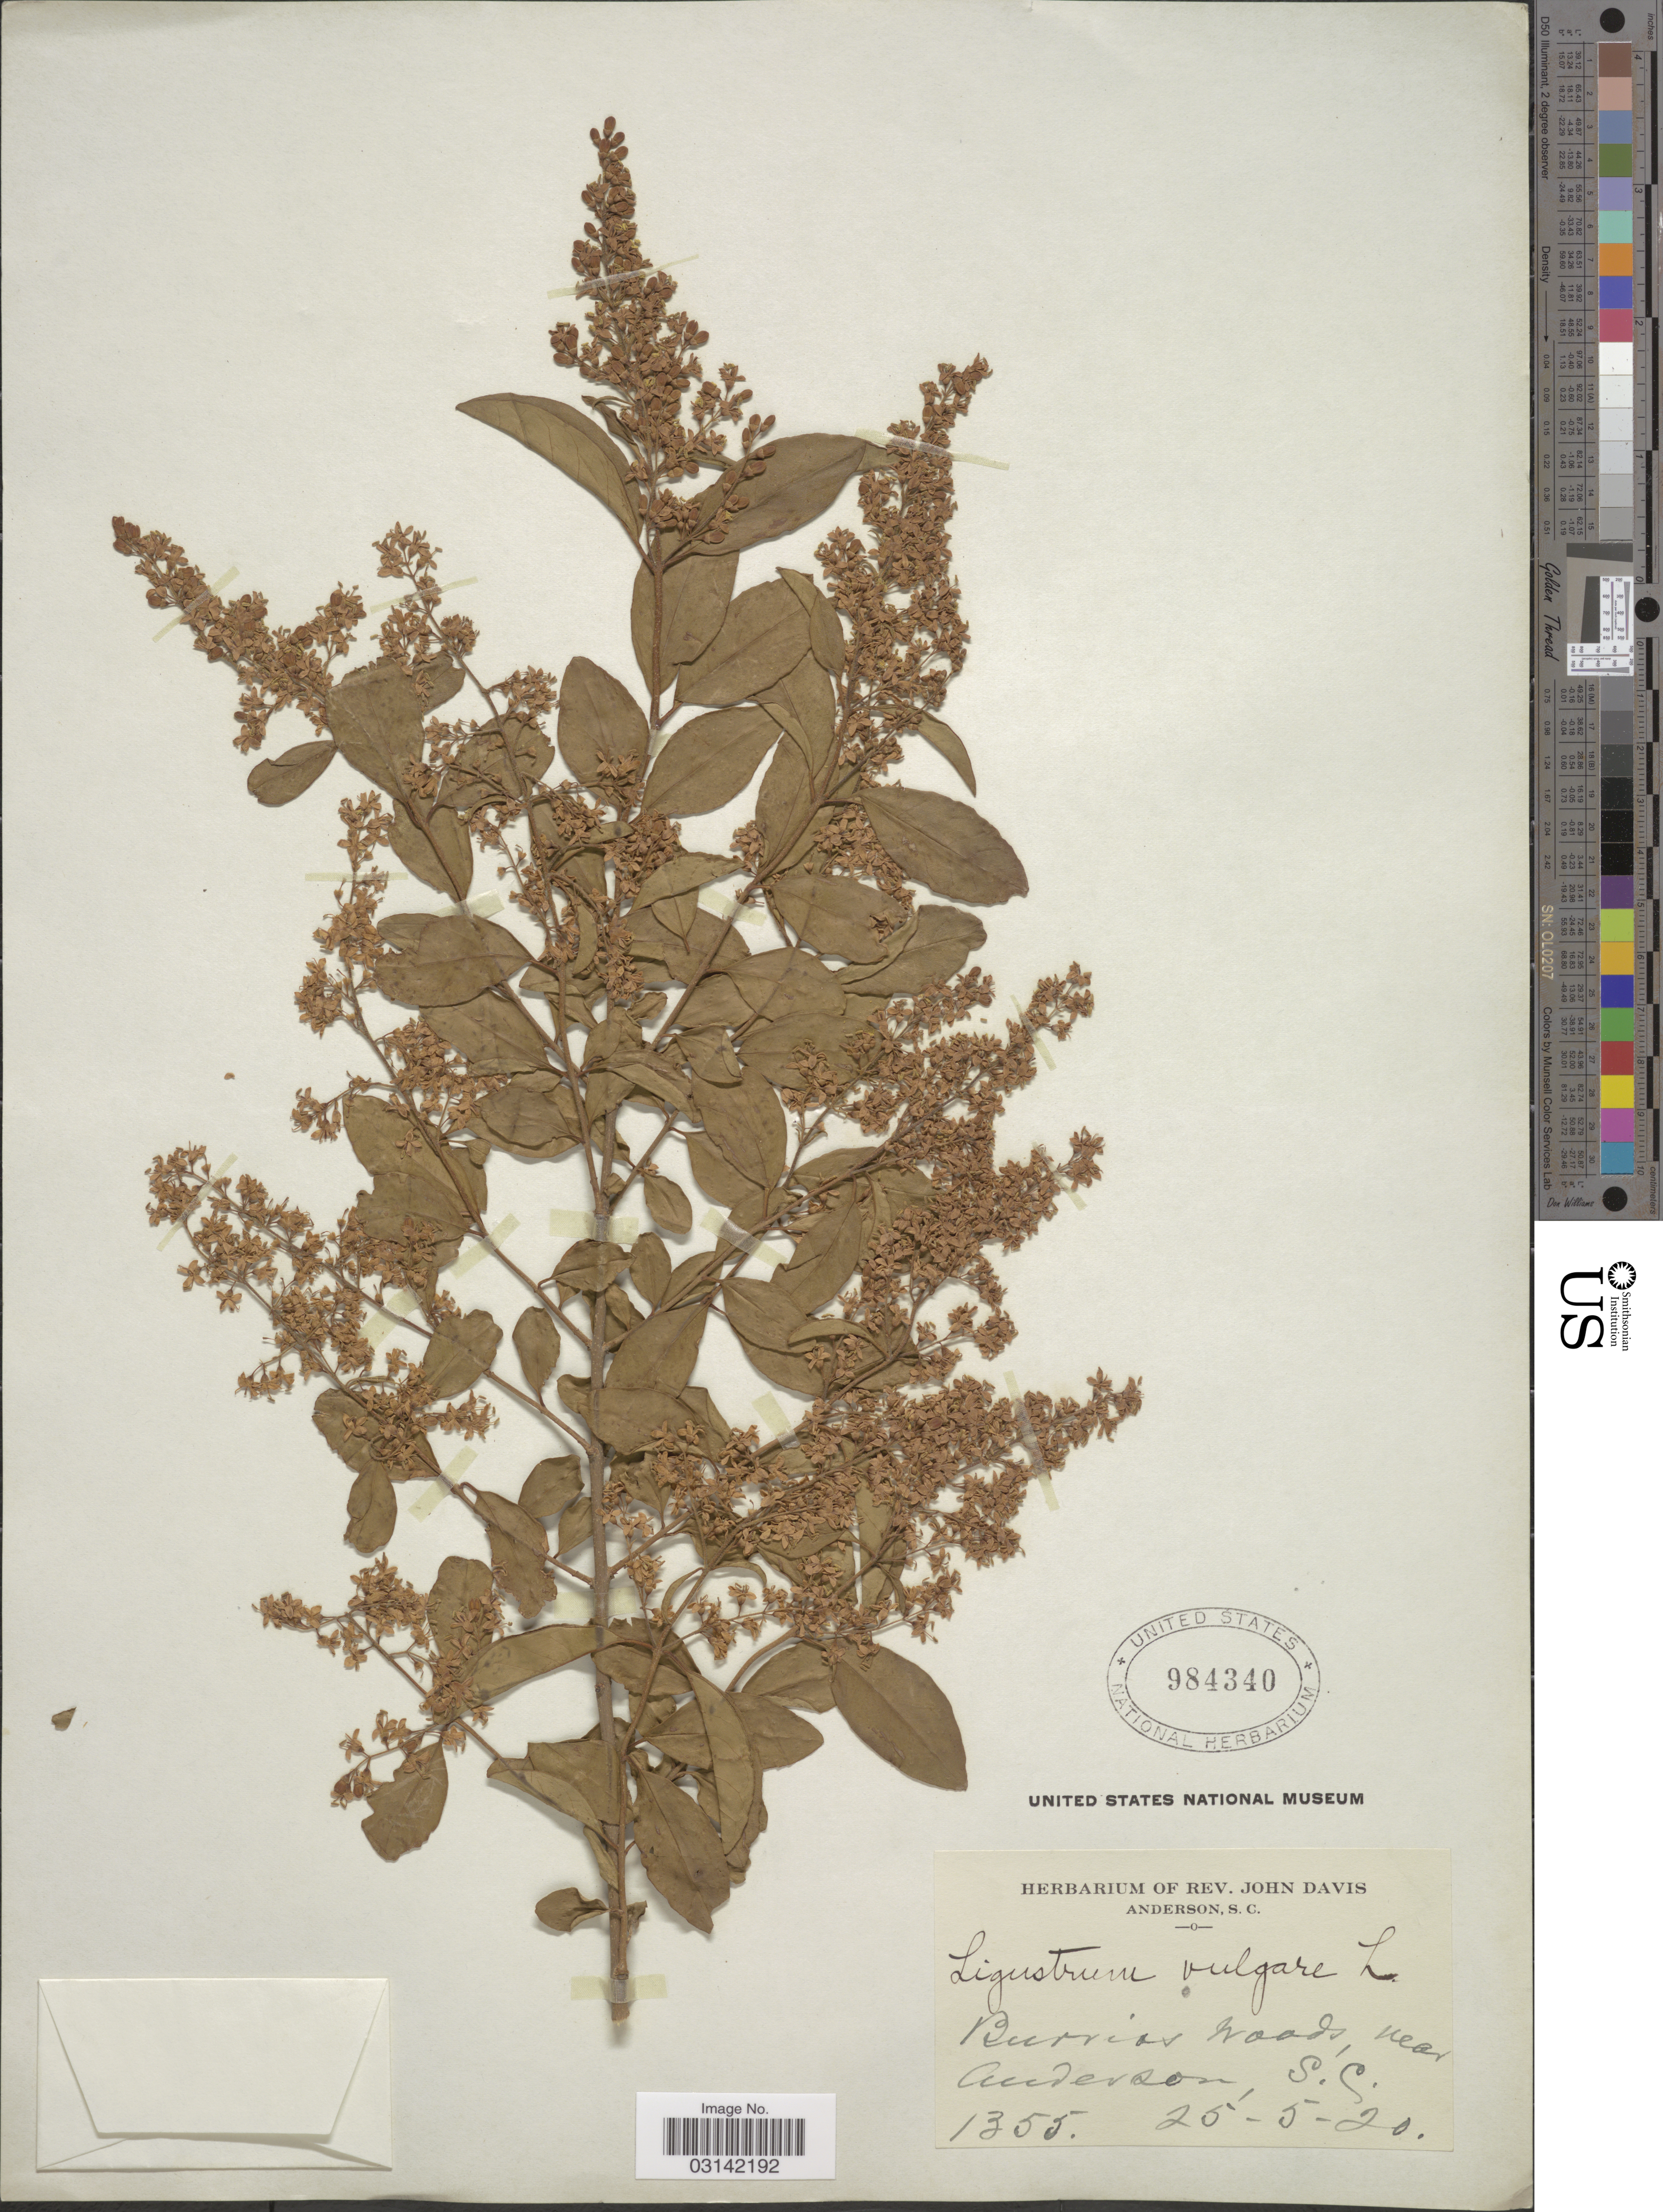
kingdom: Plantae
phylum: Tracheophyta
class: Magnoliopsida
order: Lamiales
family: Oleaceae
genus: Ligustrum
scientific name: Ligustrum vulgare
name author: L.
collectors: ex herb. Rev. John Davis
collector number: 1355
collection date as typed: Transcribed d/m/y: 25/5/20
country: United States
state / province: South Carolina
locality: Barrios [interpreted] Woods, near Anderson, S. C.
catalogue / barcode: US 984340